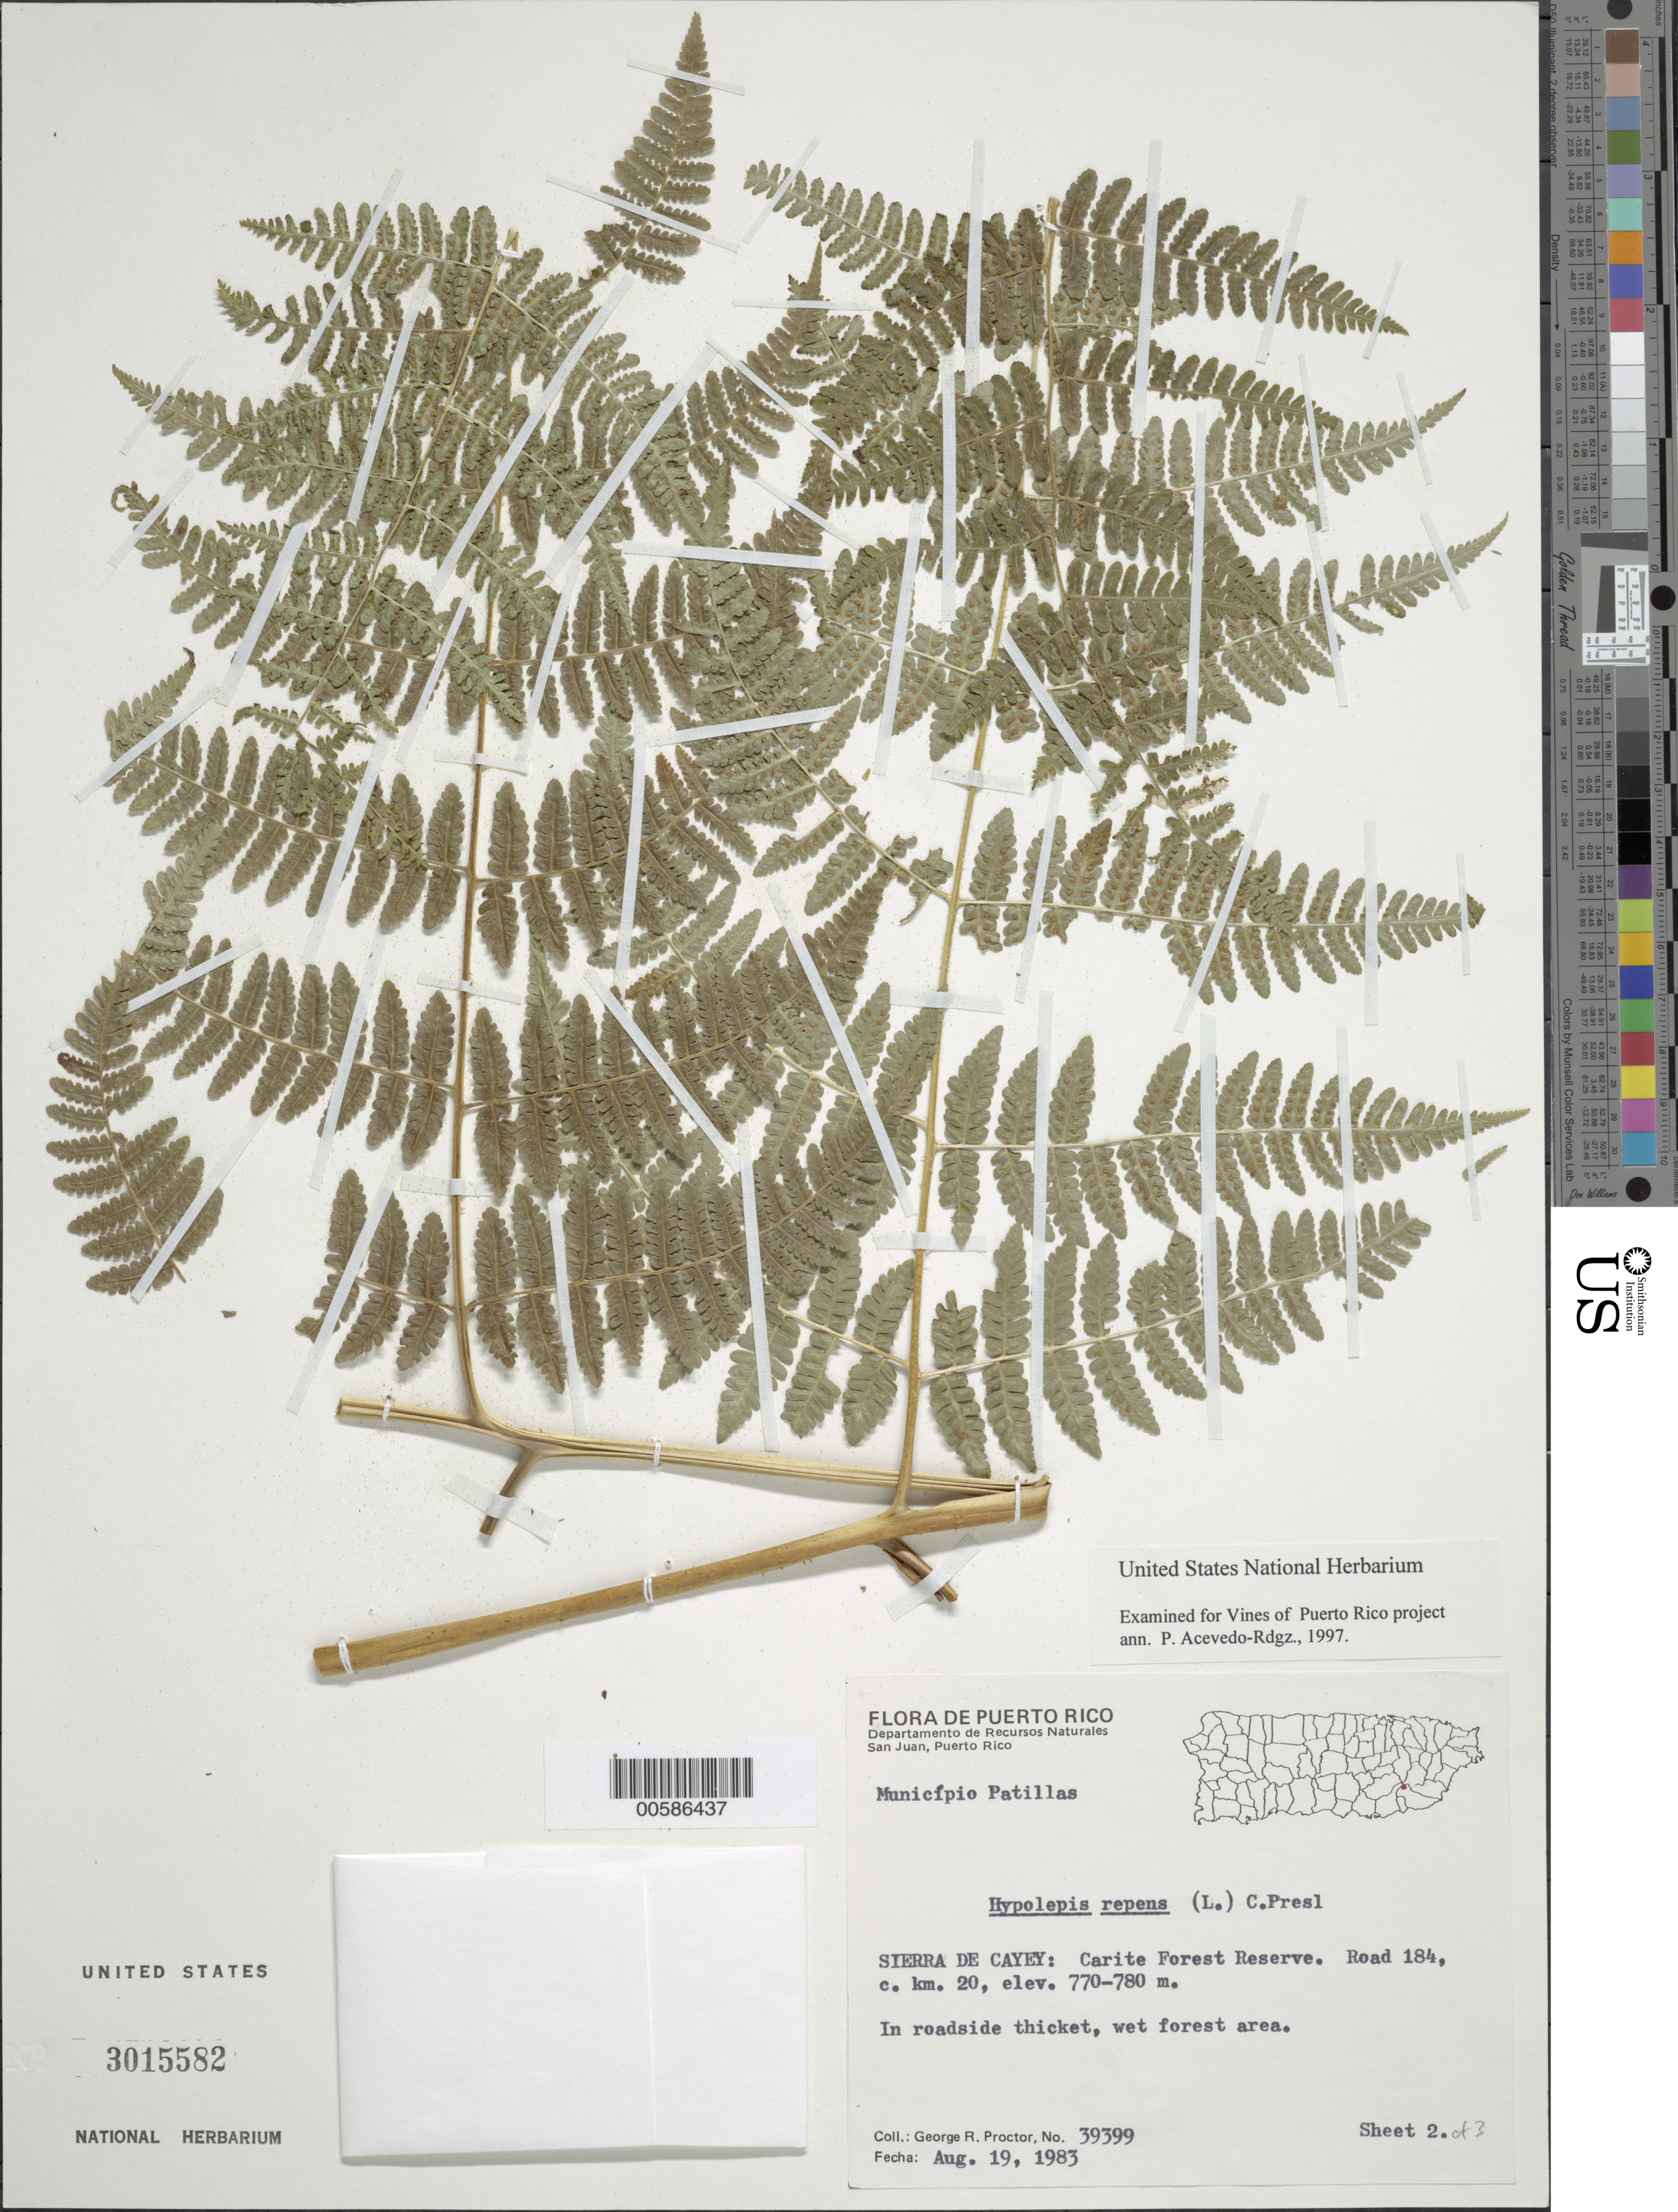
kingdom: Plantae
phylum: Tracheophyta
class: Polypodiopsida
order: Polypodiales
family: Dennstaedtiaceae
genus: Hypolepis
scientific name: Hypolepis repens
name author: (L.) C. Presl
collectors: G. R. Proctor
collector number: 39399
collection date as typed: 19 Aug 1983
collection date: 1983-08-19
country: Puerto Rico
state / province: Guayama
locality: Sierra de Cayey, Carite Forest Reserve, Road 184, Km 20. Municipio Patillas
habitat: In roadside thicket, wet forest area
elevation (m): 770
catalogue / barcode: US 3015582